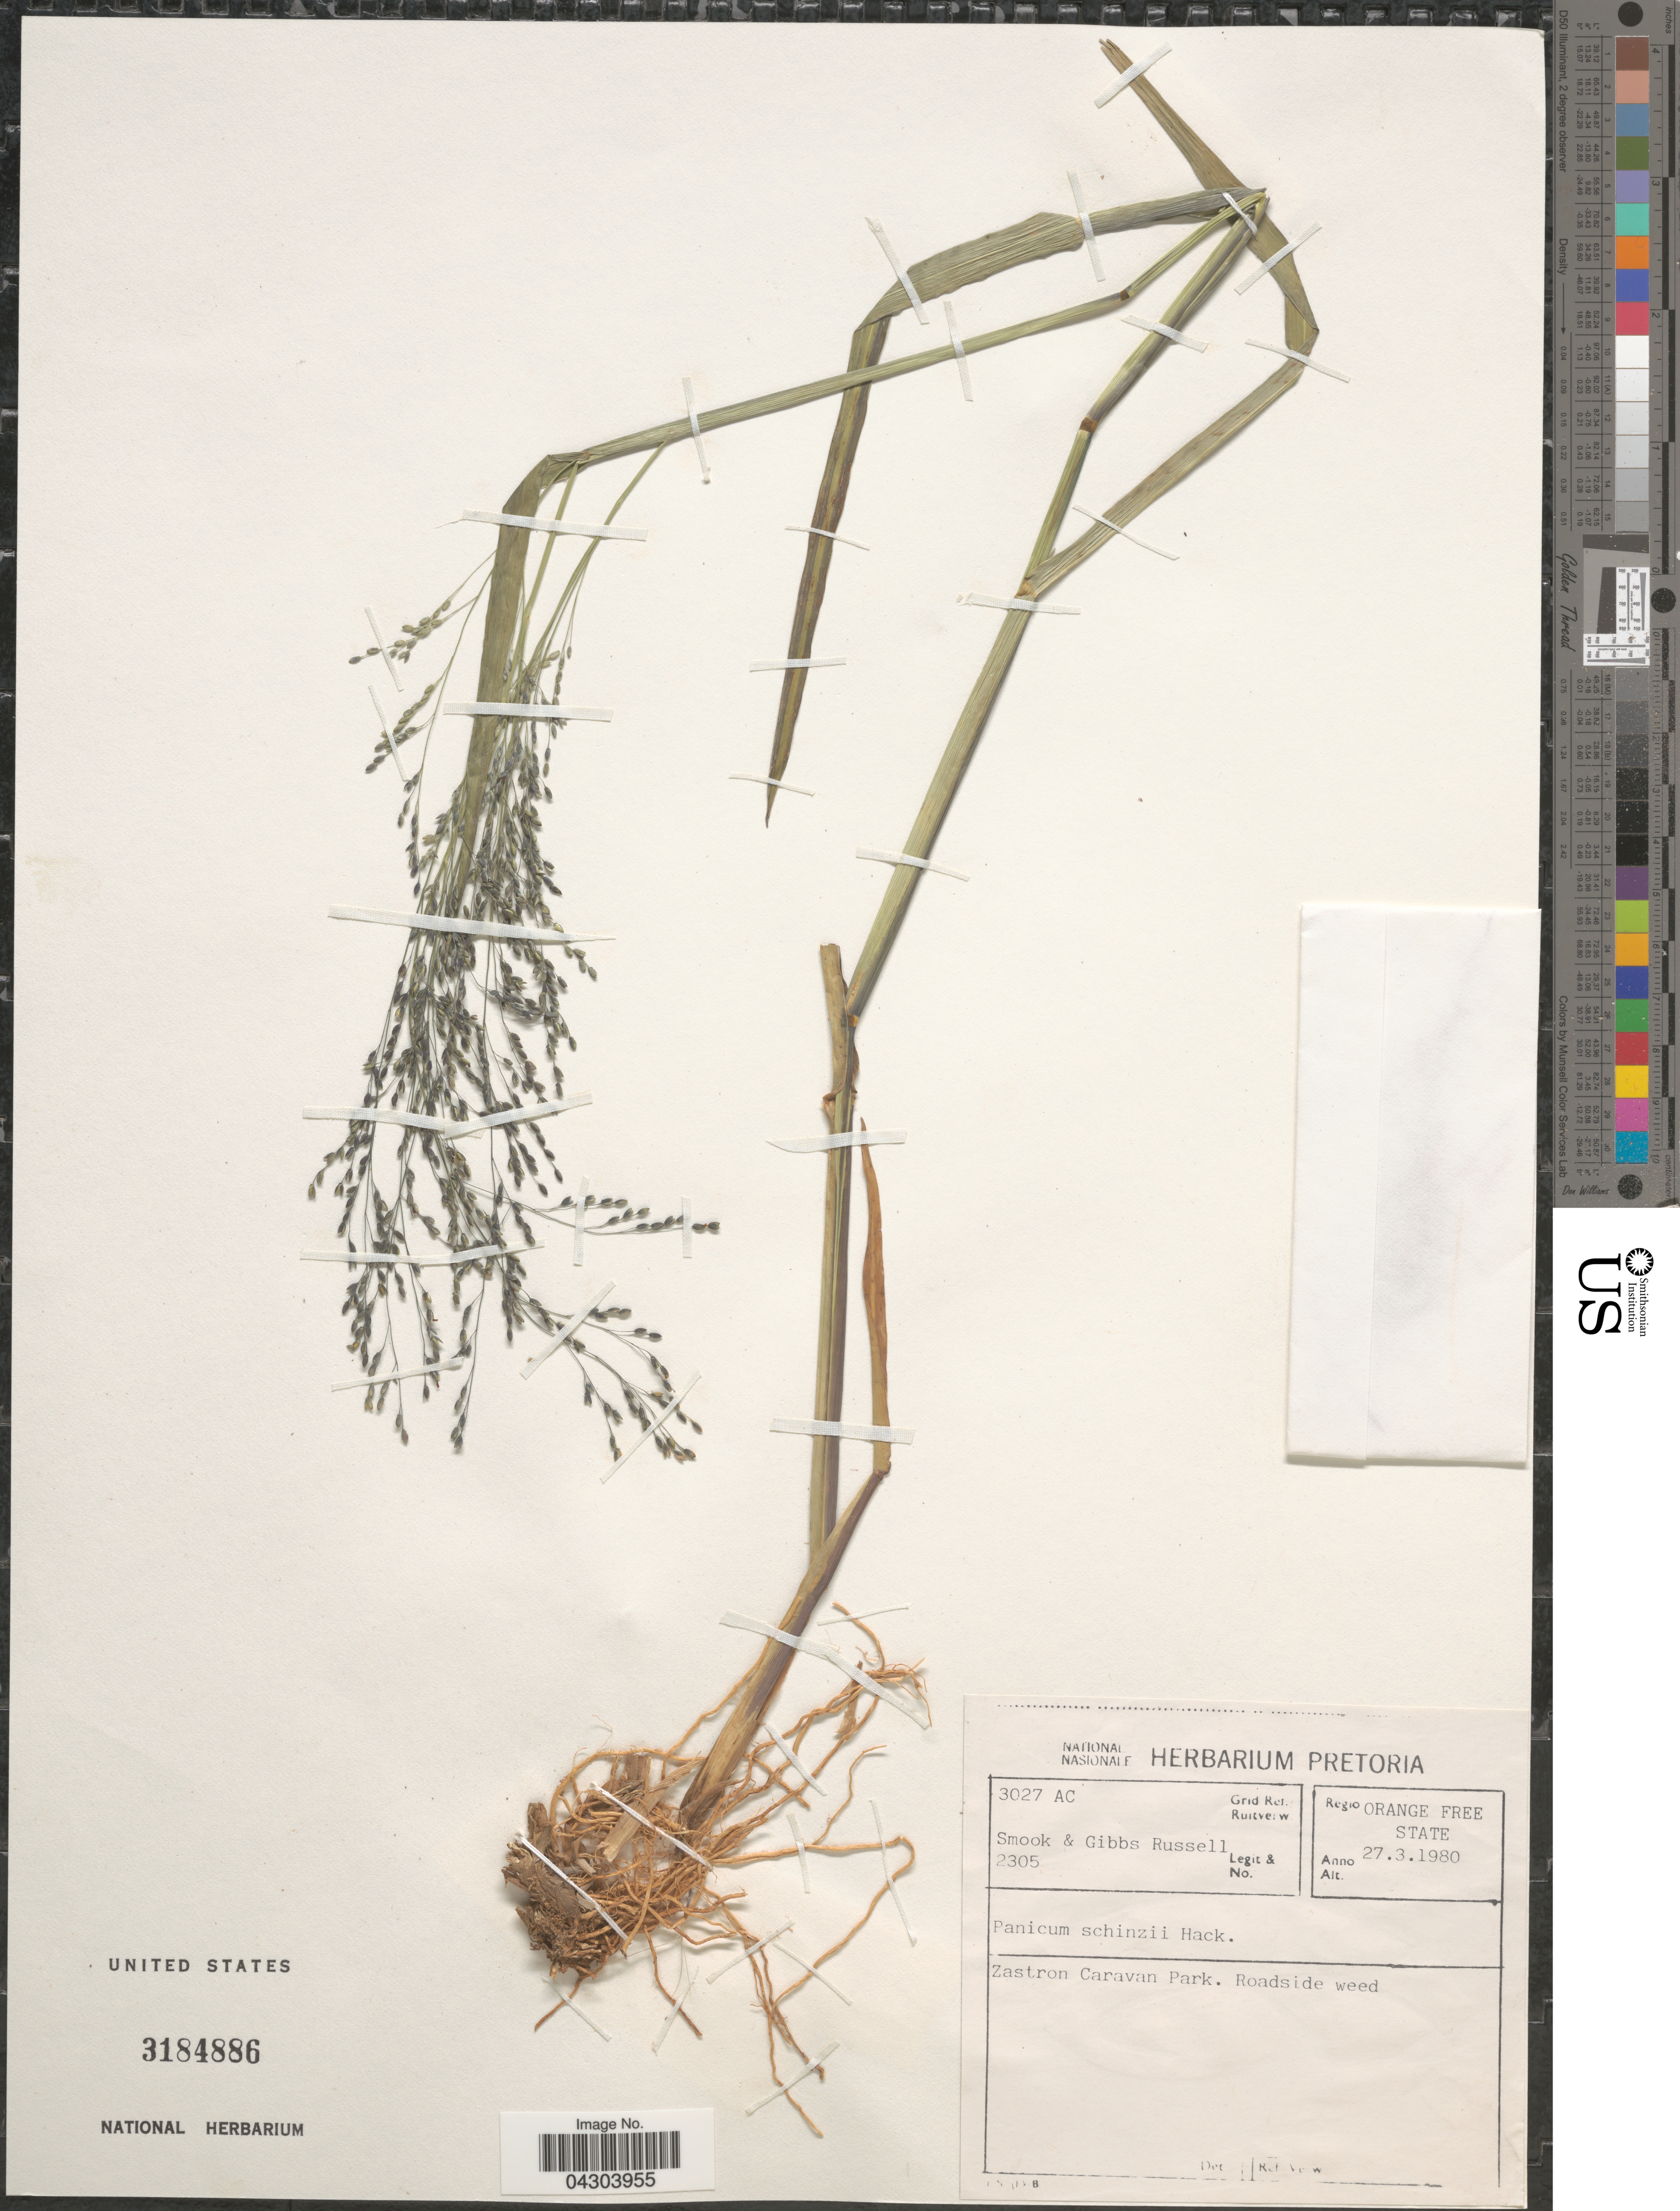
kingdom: Plantae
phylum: Tracheophyta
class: Liliopsida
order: Poales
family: Poaceae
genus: Panicum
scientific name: Panicum schinzii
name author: Hack. ex Schinz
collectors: S. Russell & G. Russell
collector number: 2305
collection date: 1980-03-27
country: South Africa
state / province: Free State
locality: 3027 AC Grid Ref./Ruitverw. Regio Orange Free State. Zastron Caravan Park.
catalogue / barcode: US 3184886